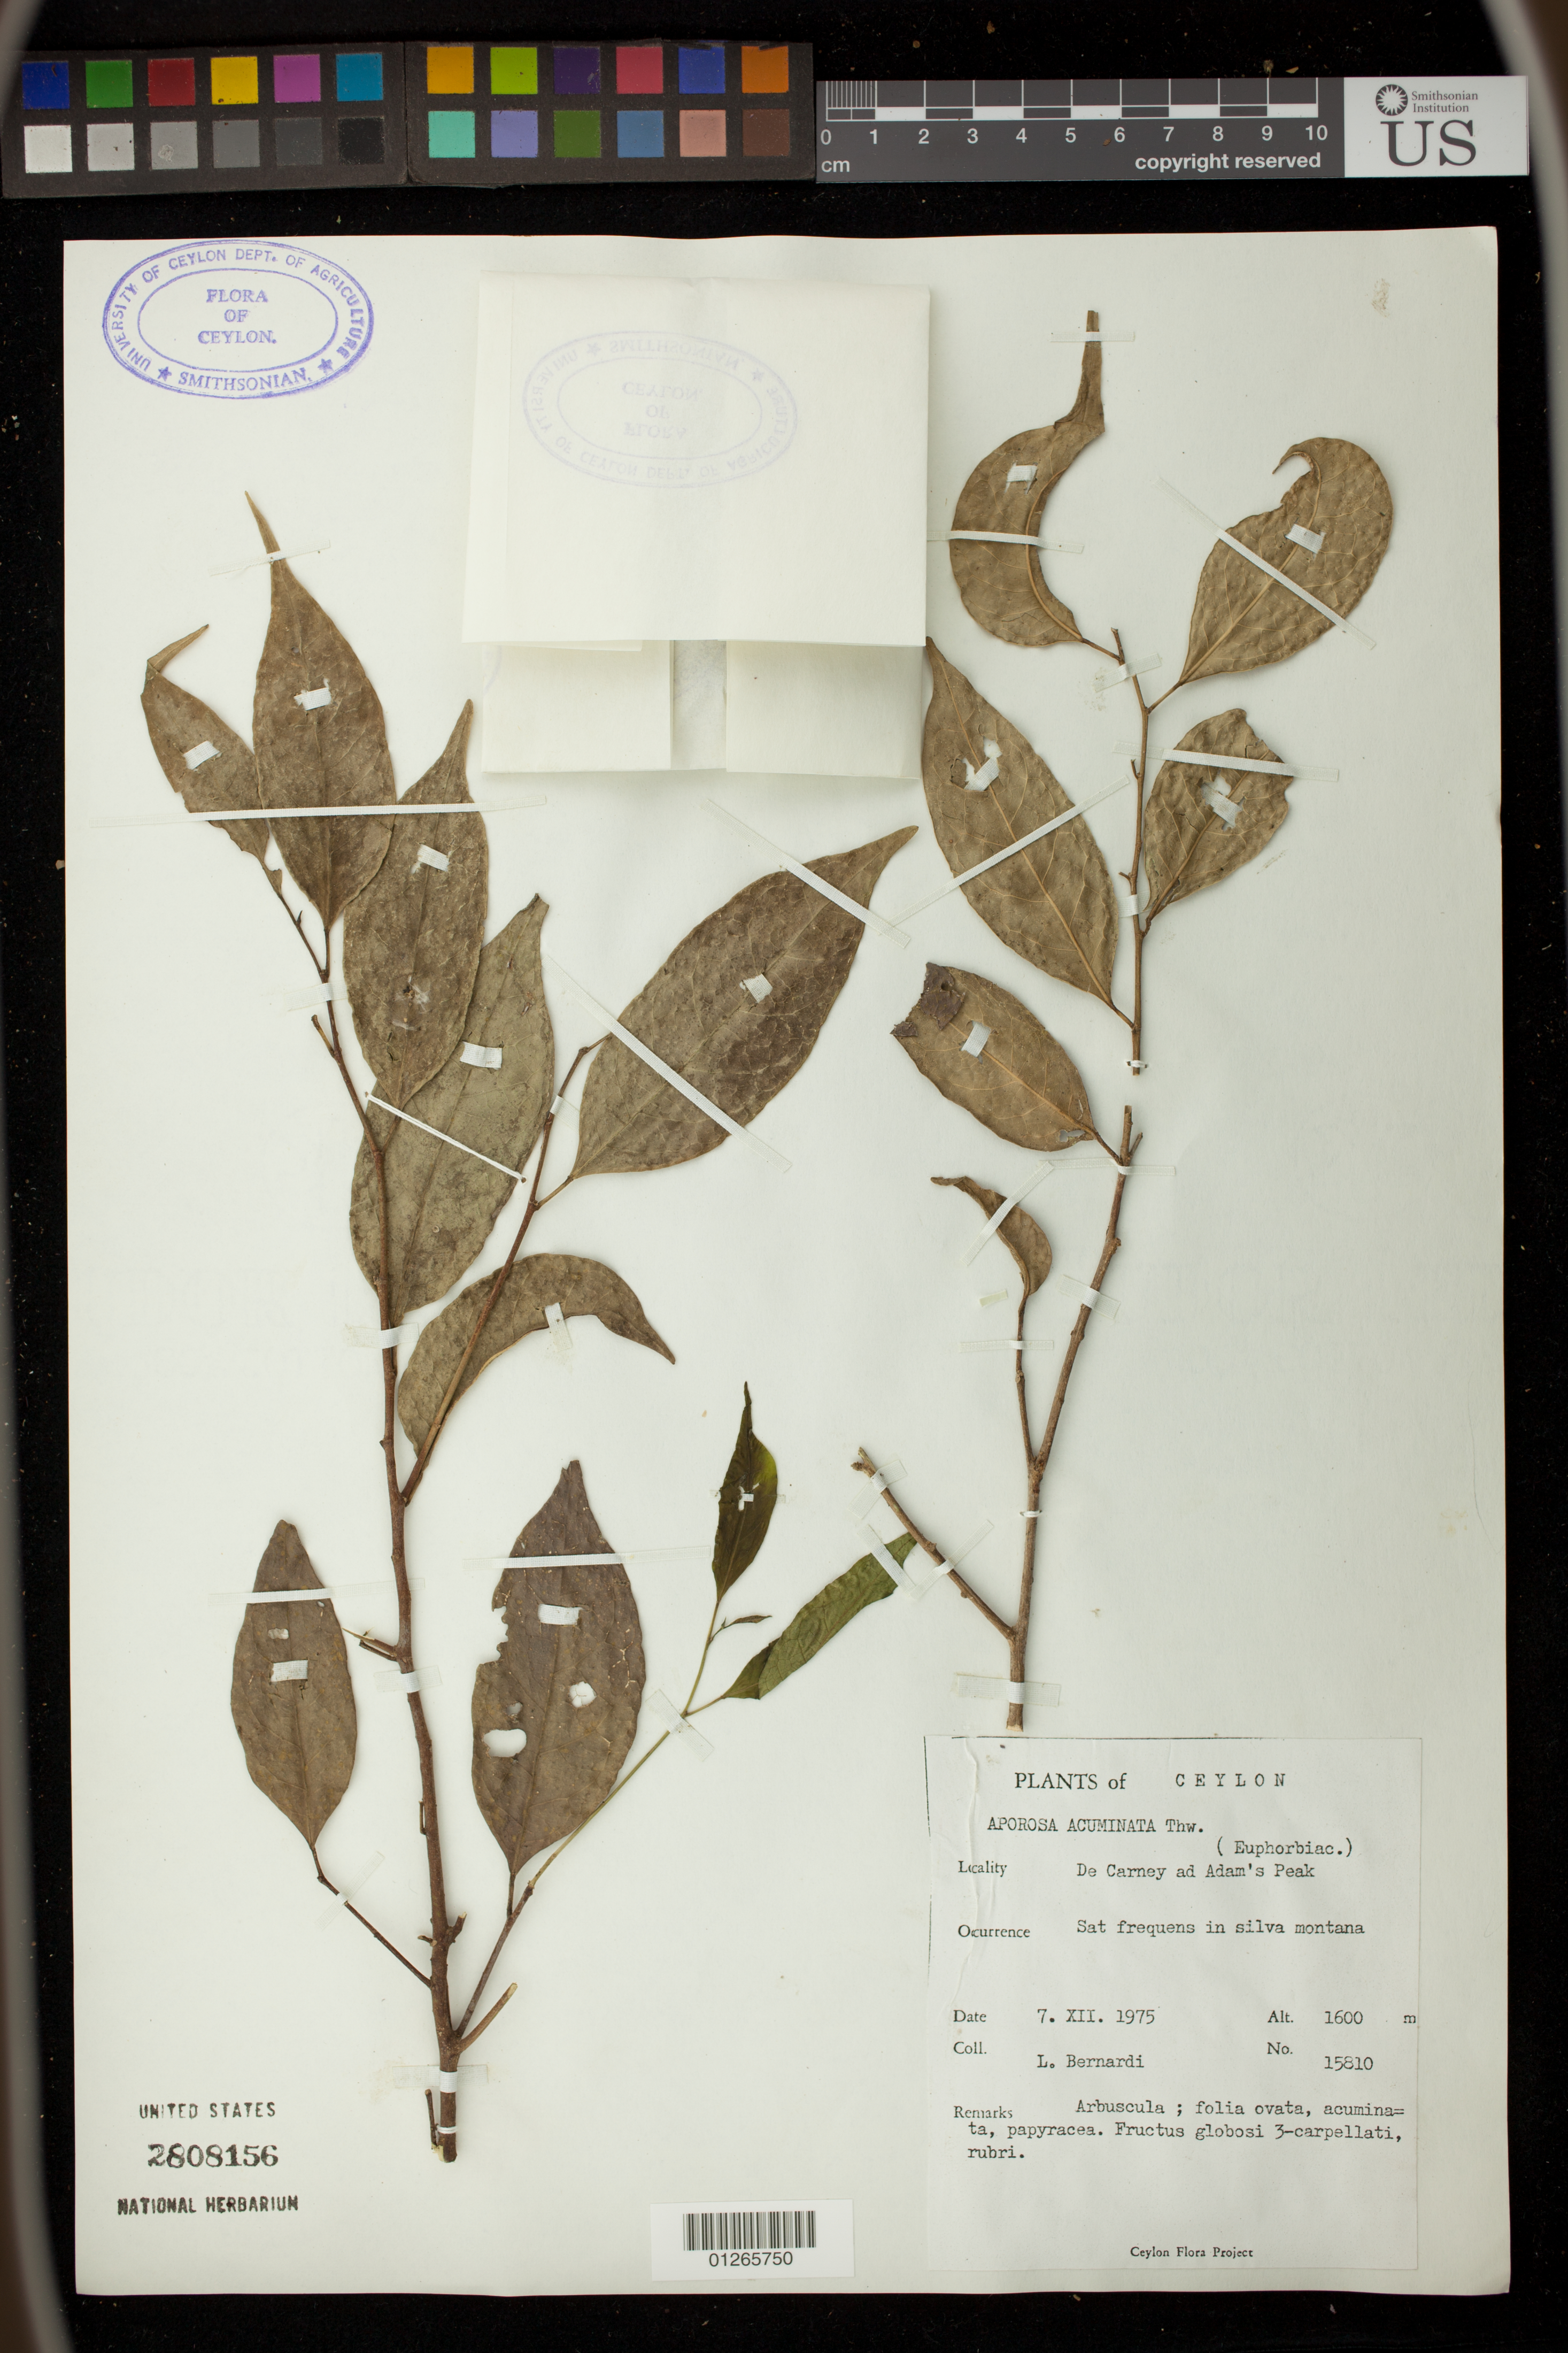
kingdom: Plantae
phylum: Tracheophyta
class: Magnoliopsida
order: Malpighiales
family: Phyllanthaceae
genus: Aporosa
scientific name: Aporosa acuminata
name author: Thwaites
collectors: L. Bernardi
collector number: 15810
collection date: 1975-12-07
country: Sri Lanka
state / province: Sabaragamuwa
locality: De Carney ad Adam's Peak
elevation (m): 1600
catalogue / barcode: US 2808156